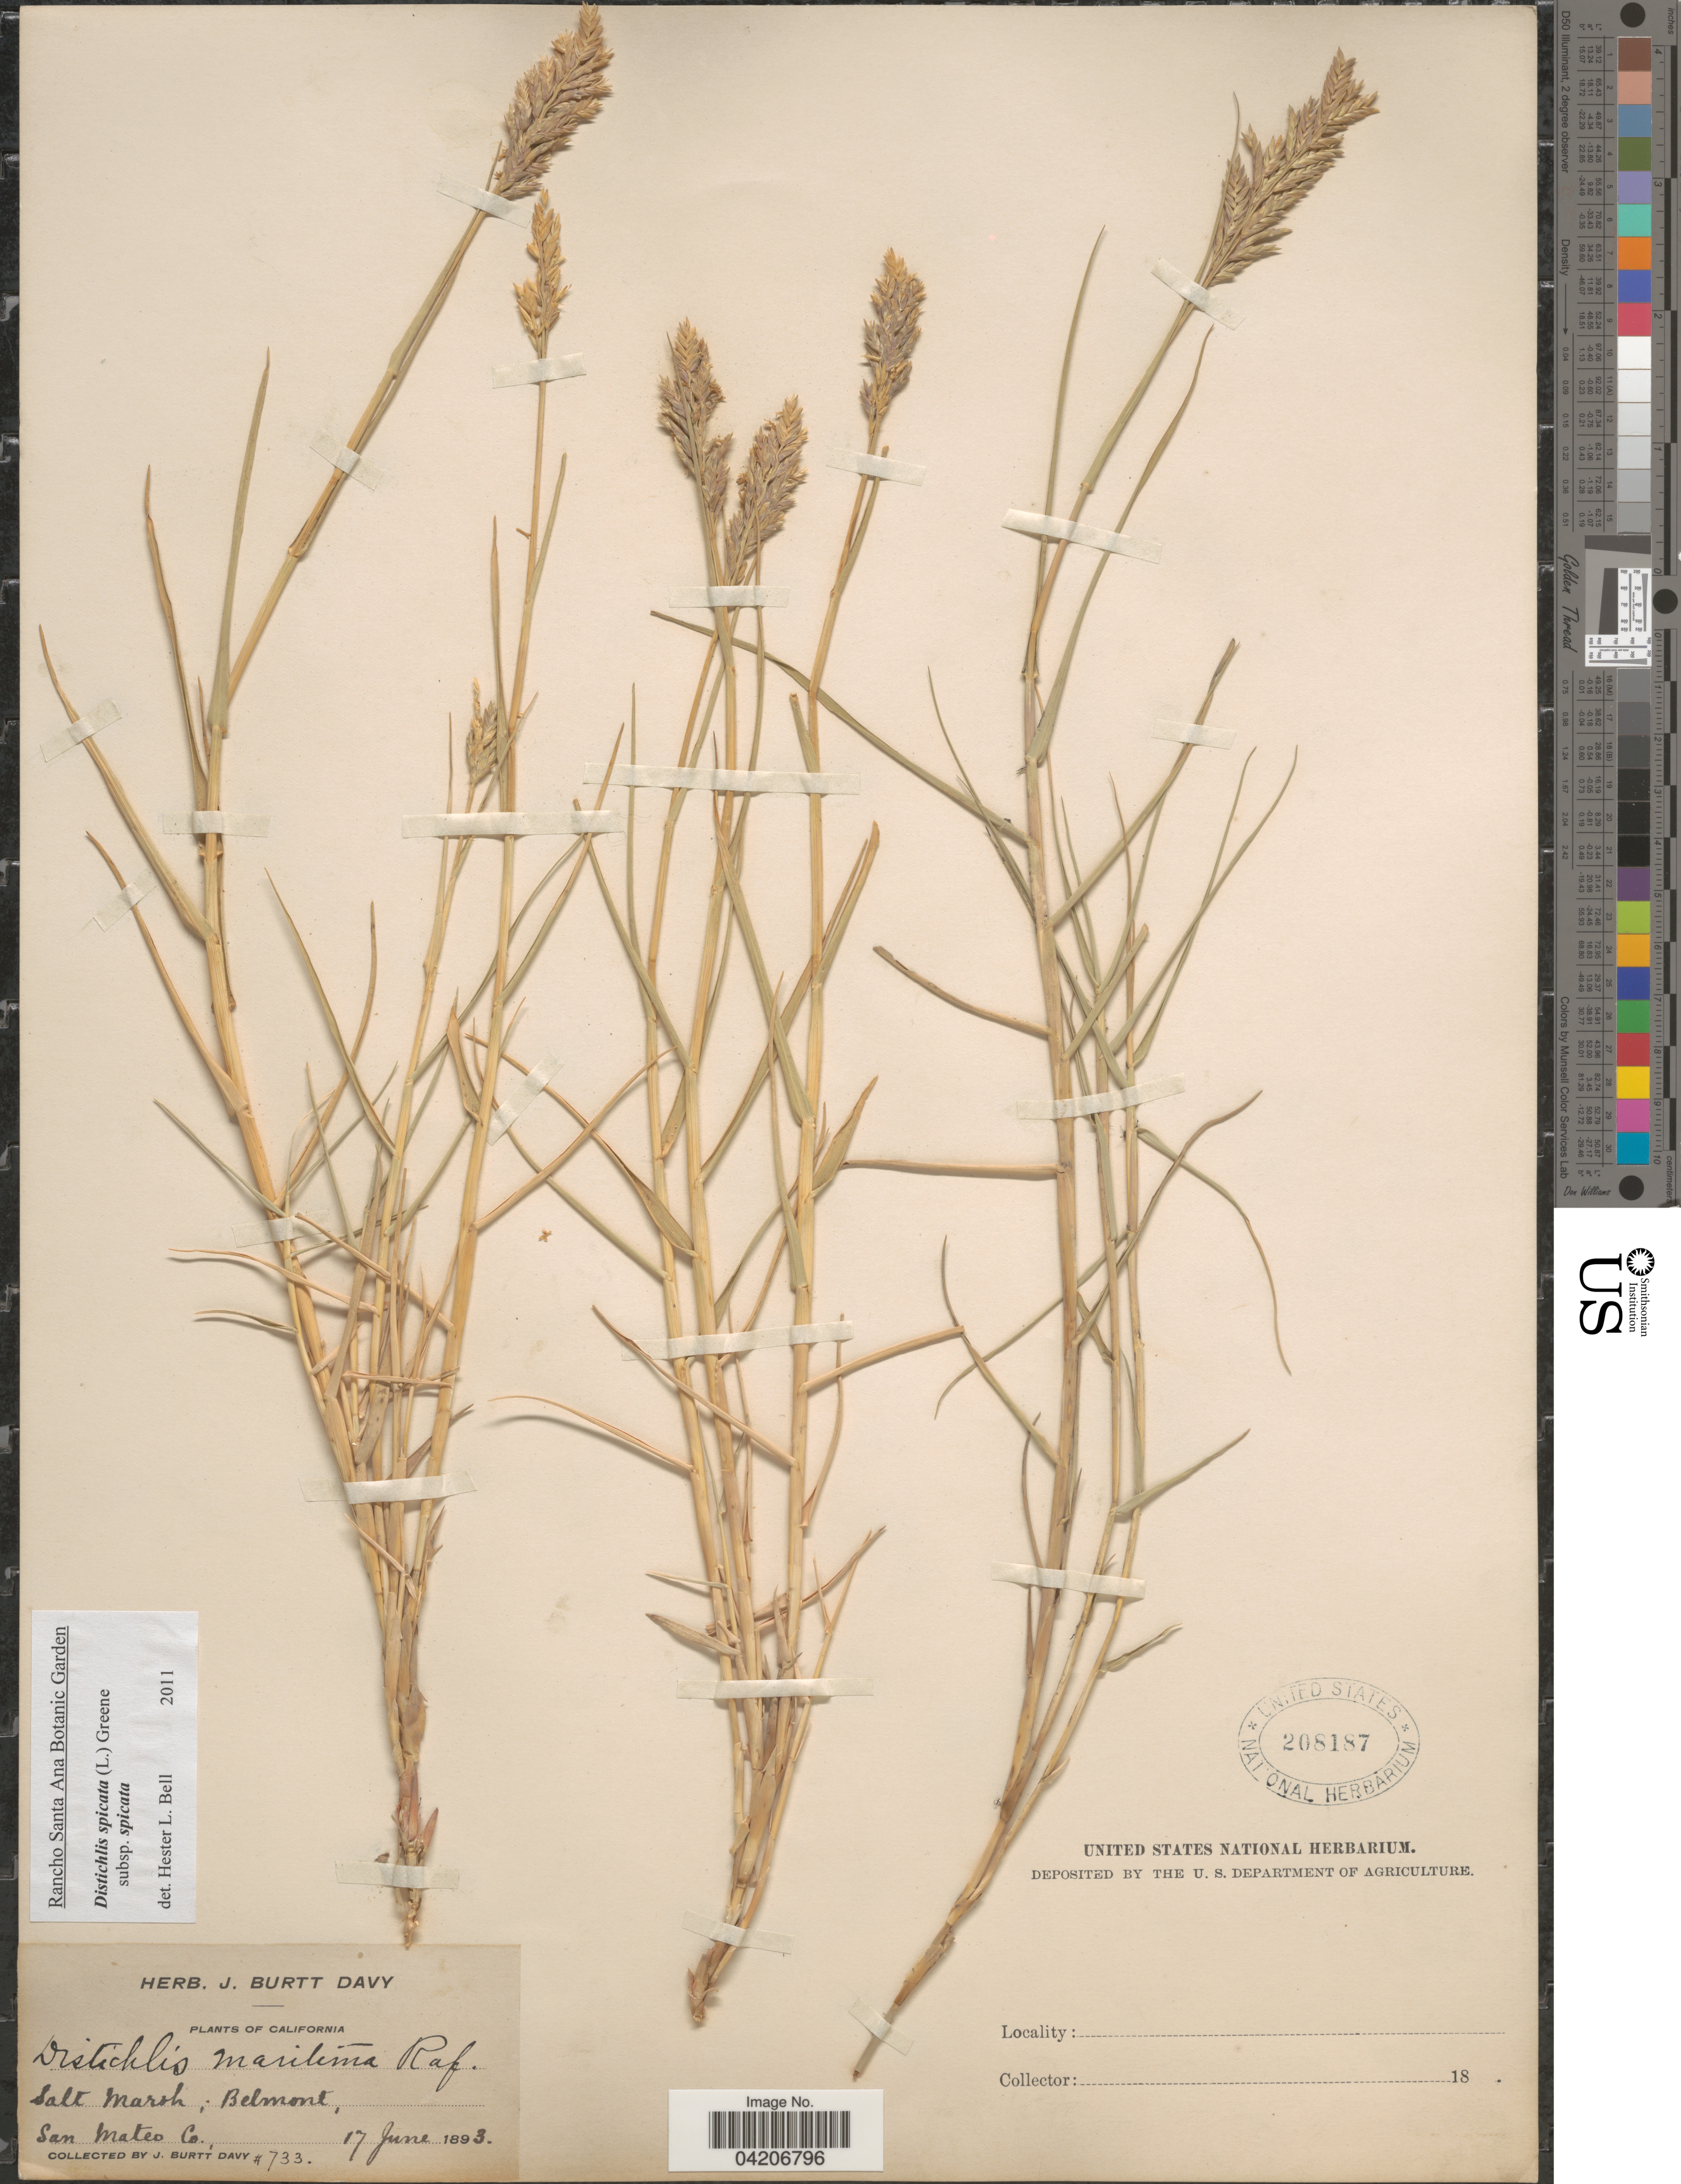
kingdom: Plantae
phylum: Tracheophyta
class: Liliopsida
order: Poales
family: Poaceae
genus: Distichlis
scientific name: Distichlis spicata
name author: (L.) Greene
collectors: J. Burtt Davy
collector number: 733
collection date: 1893-06-17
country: United States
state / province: California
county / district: San Mateo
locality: Belmont, San Mateo Co.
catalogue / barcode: US 208187